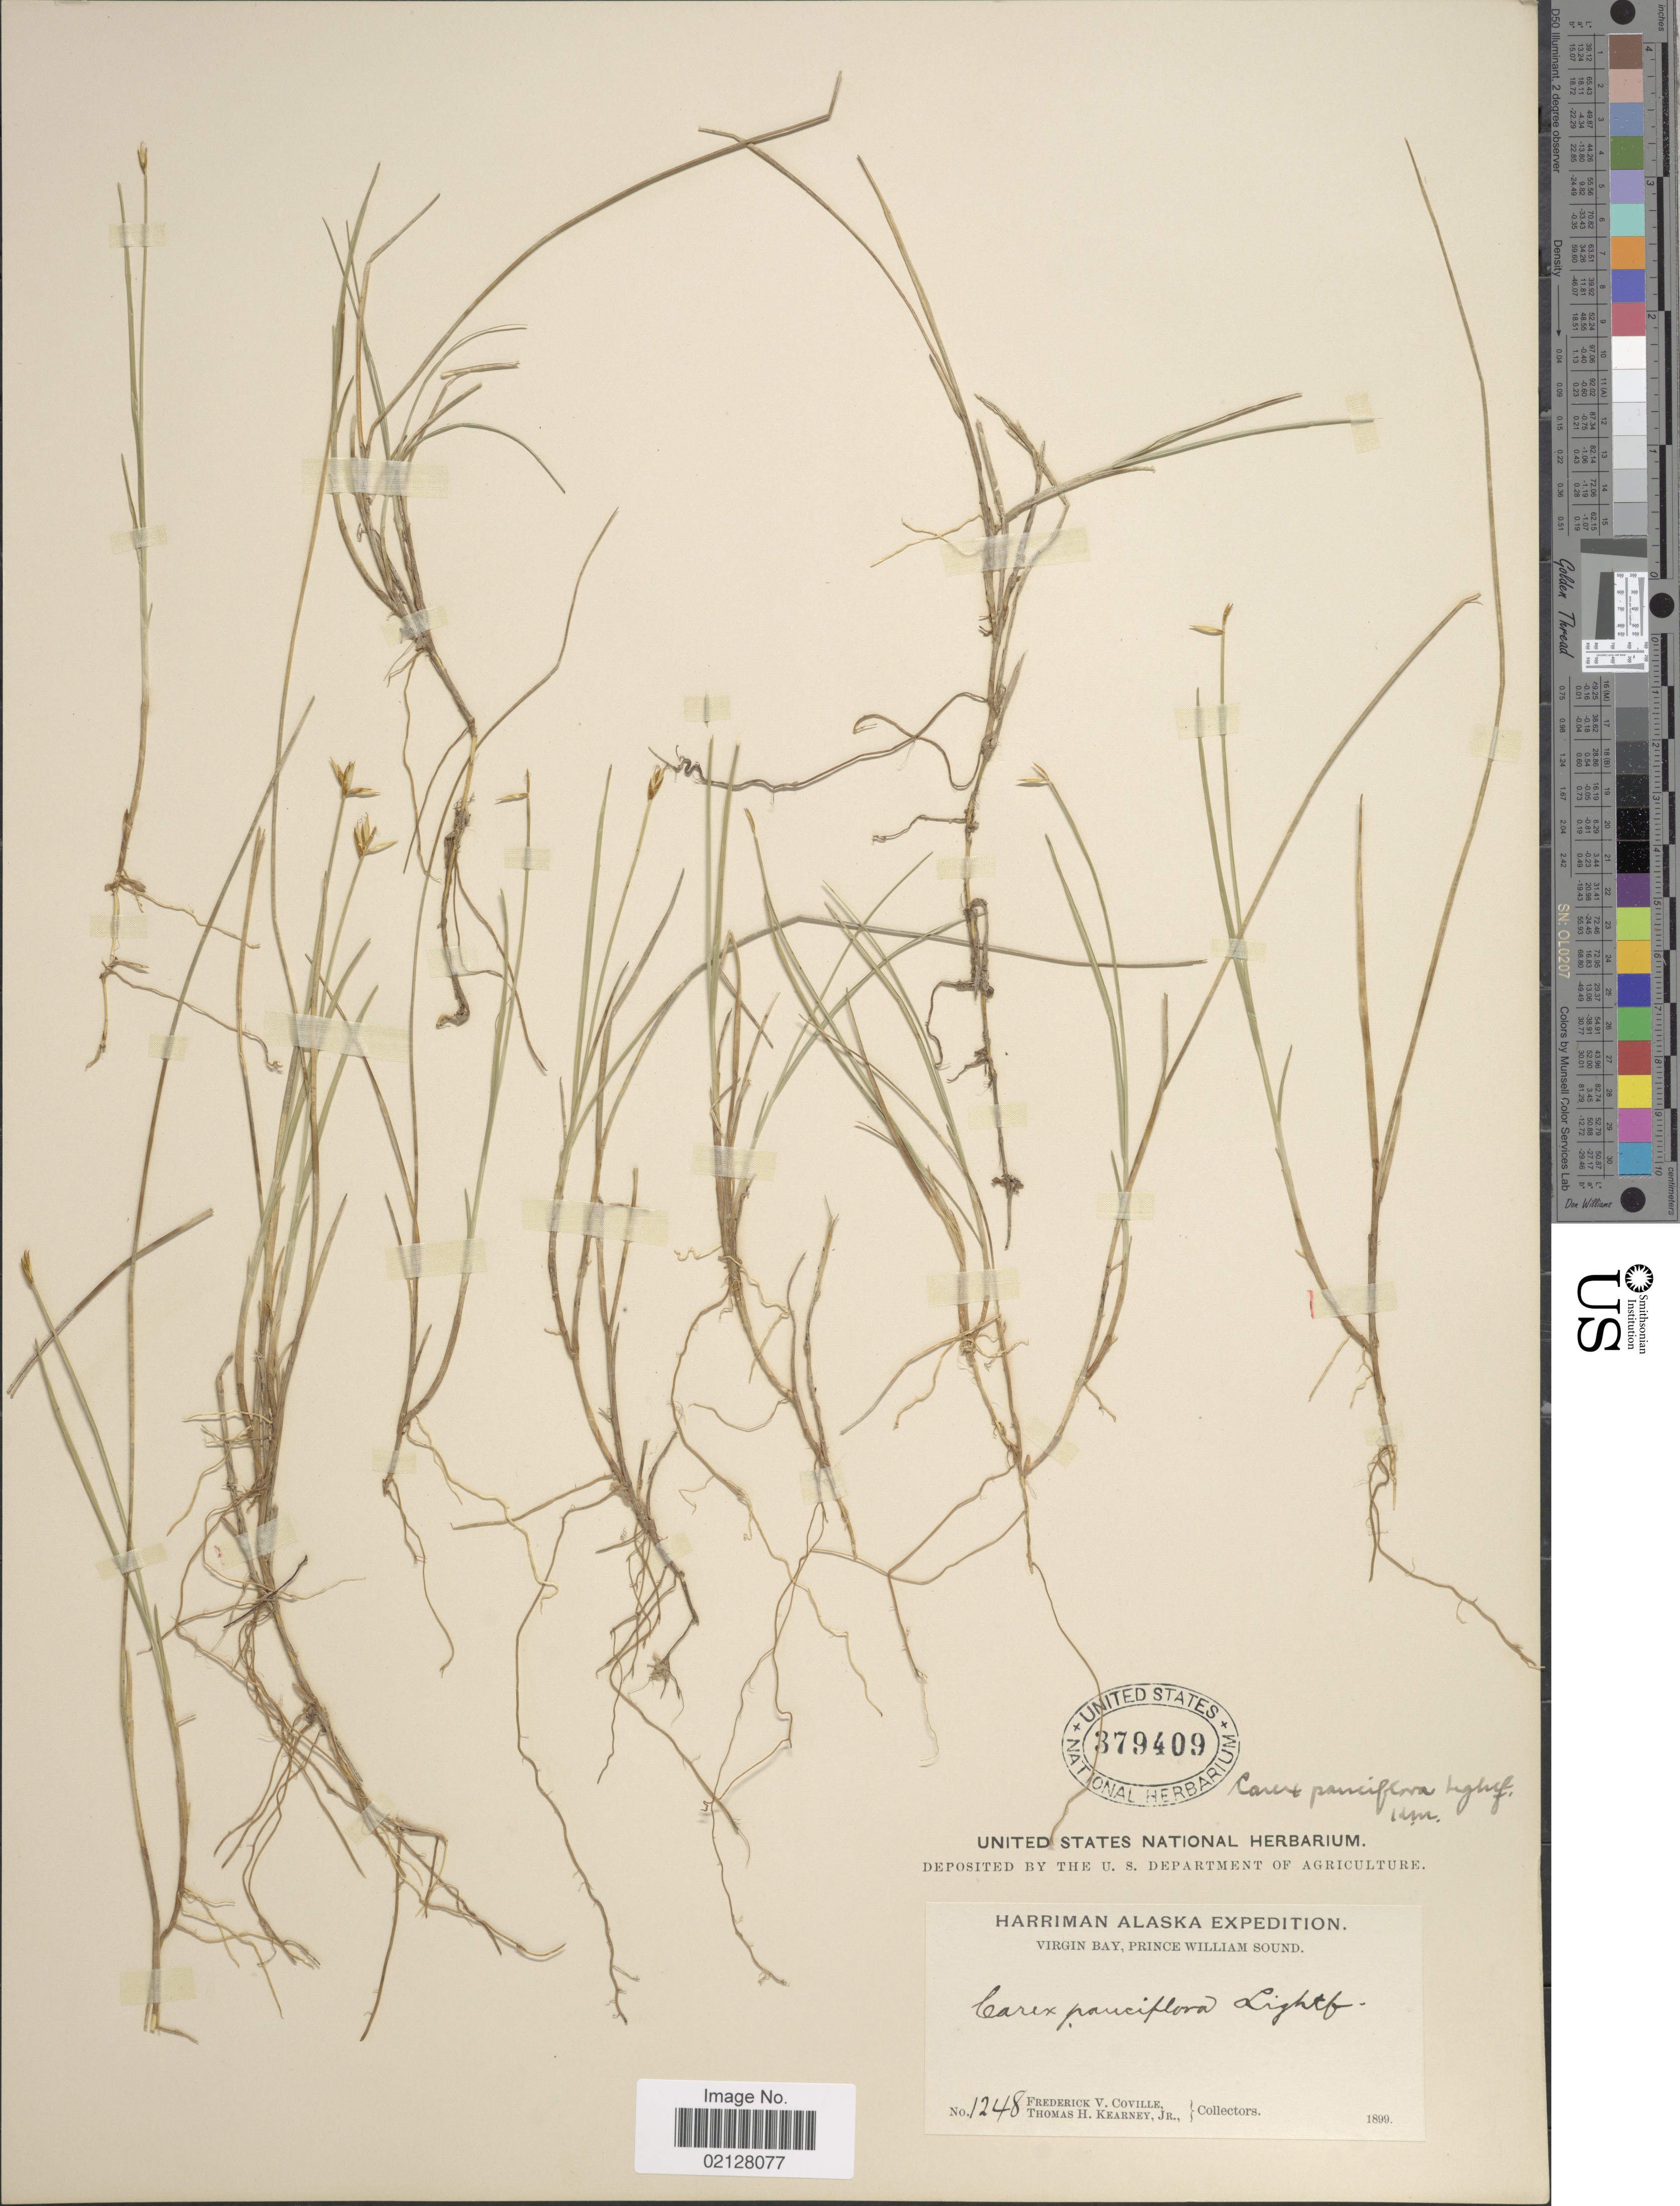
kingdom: Plantae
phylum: Tracheophyta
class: Liliopsida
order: Poales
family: Cyperaceae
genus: Carex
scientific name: Carex pauciflora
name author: Lightf.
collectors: F. V. Coville & T. H. Kearney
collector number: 1248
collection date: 1899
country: United States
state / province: Alaska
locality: Virgin Bay, Prince William Sound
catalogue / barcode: US 379409